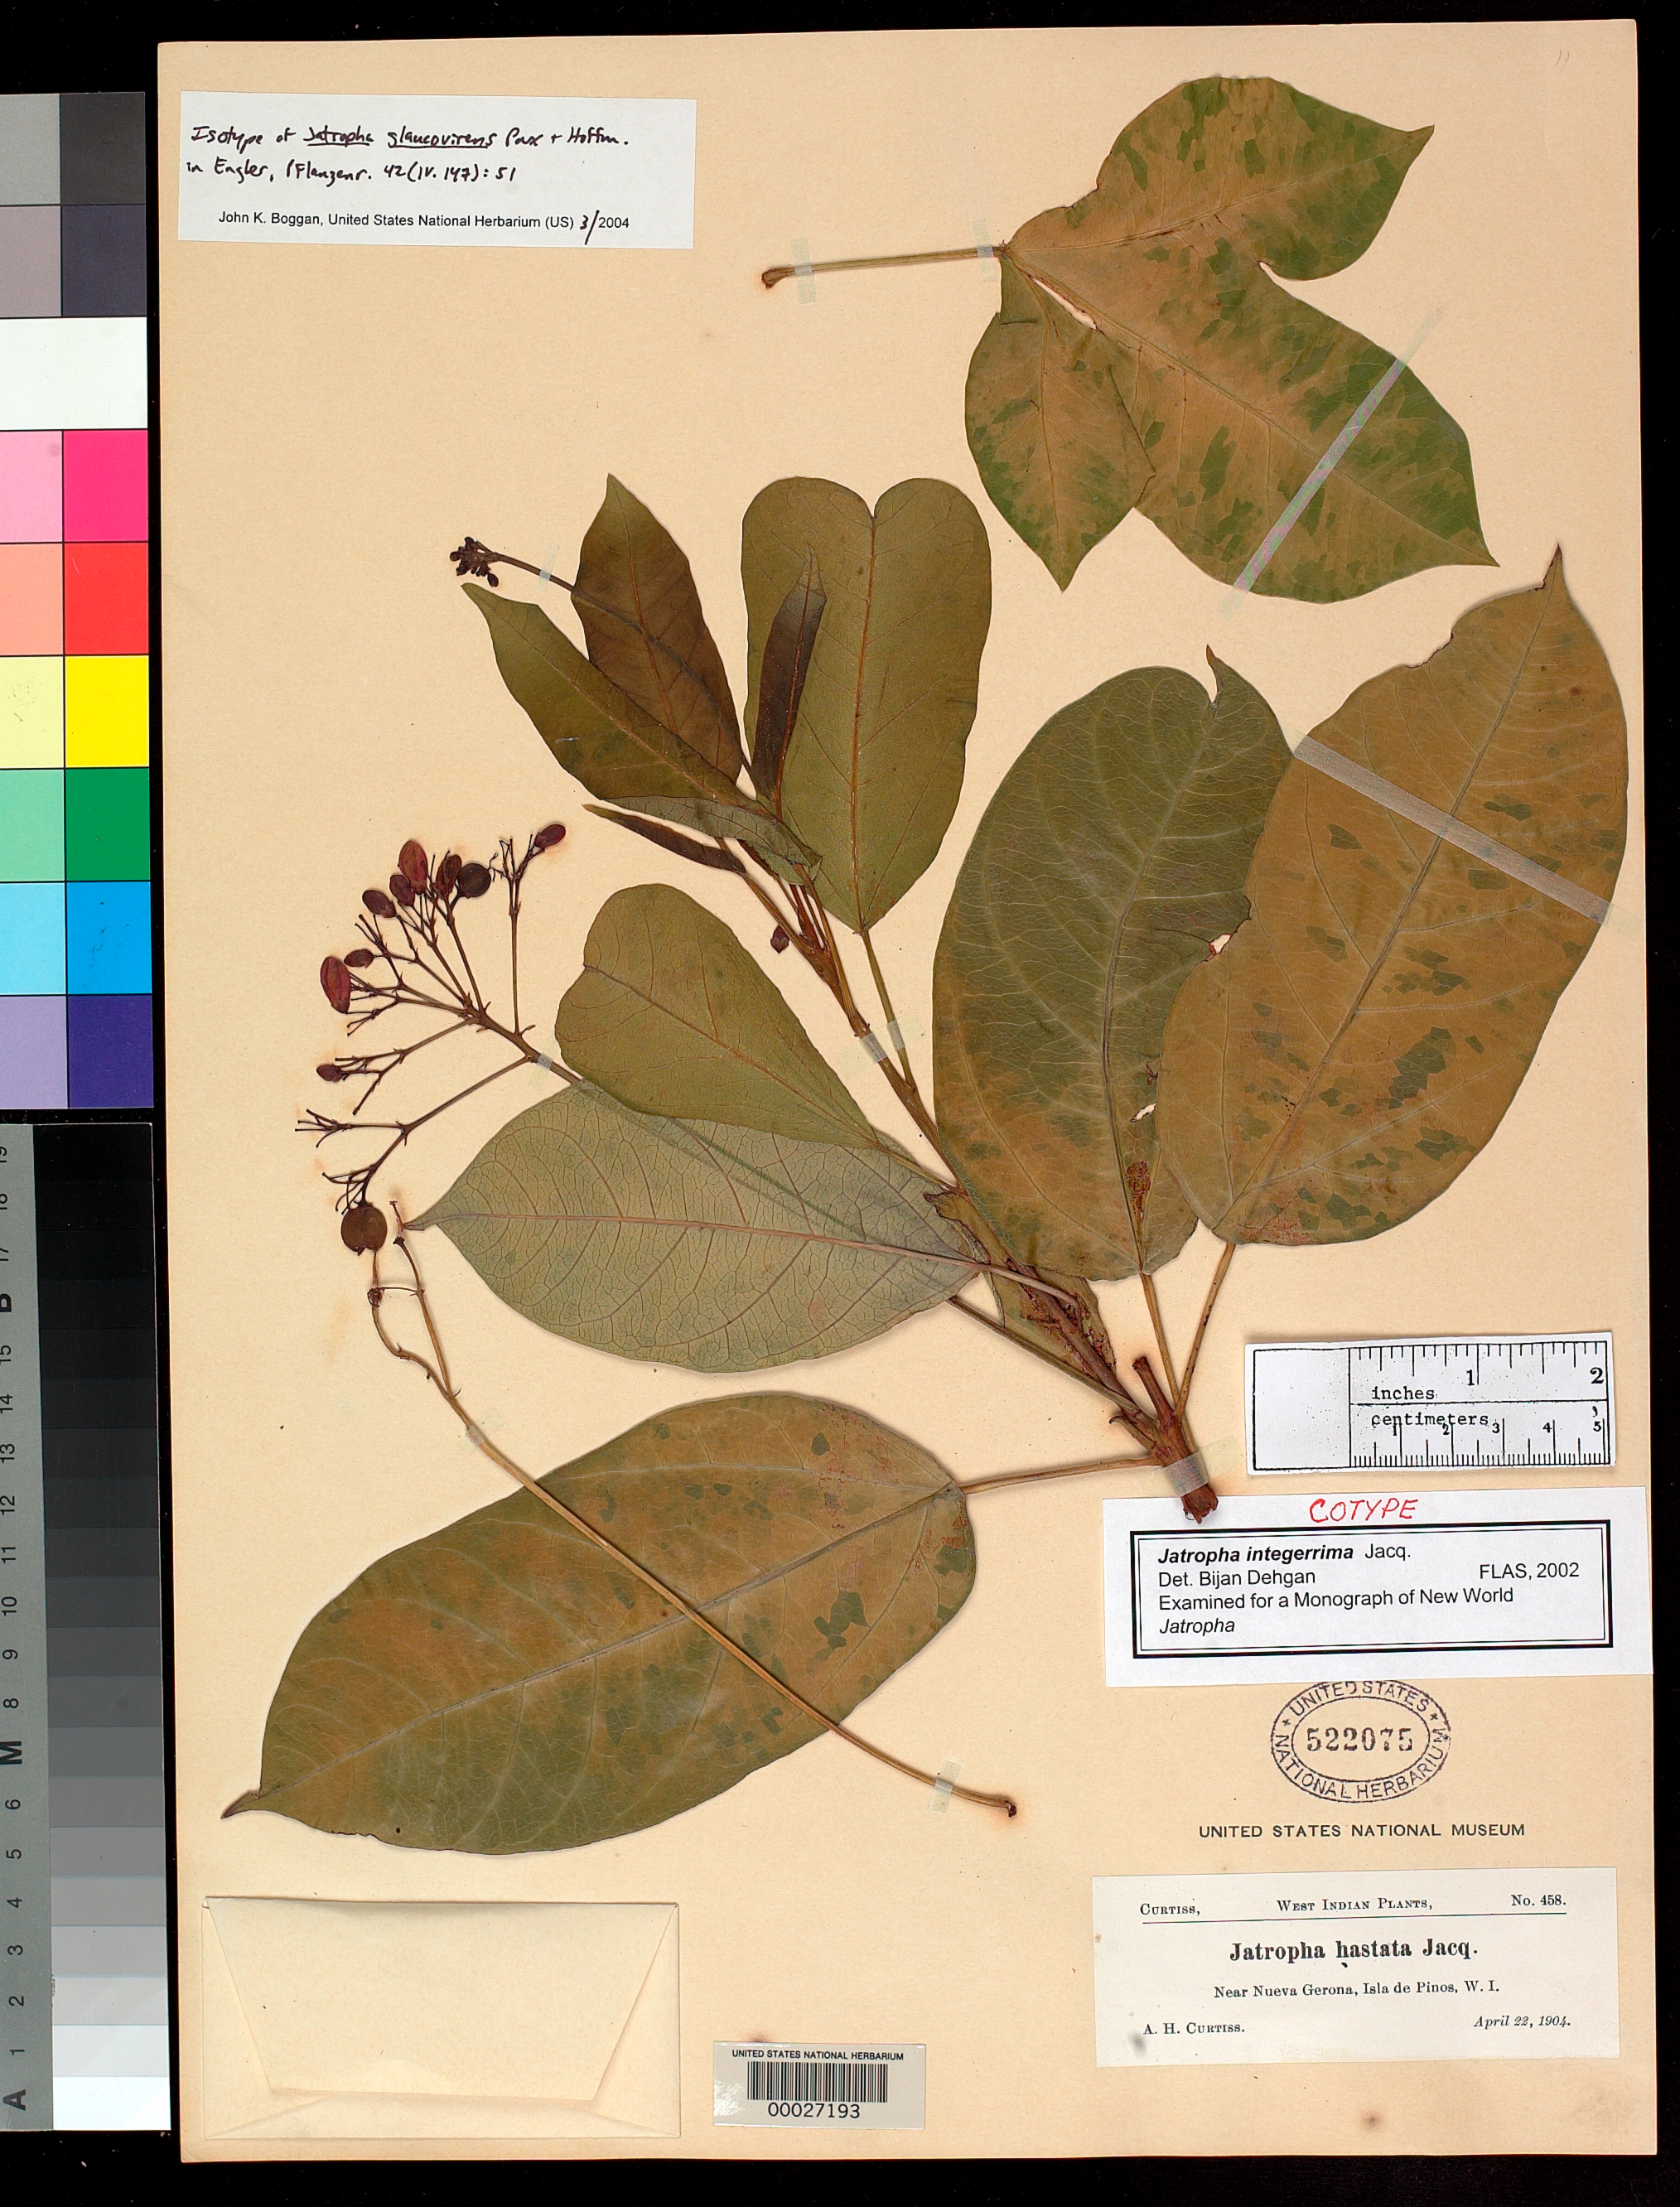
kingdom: Plantae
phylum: Tracheophyta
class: Magnoliopsida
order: Malpighiales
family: Euphorbiaceae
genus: Jatropha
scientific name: Jatropha glaucovirens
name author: Pax & K. Hoffm. in Engl.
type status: Isotype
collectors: A. H. Curtiss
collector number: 458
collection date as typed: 22 Apr 1904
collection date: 1904-04-22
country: Cuba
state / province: Isla de la Juventud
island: Isla de la Juventud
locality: Near Nueva Gerona, Isla de Pinos, W.I.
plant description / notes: Annotated by B. Dehgan (2002) as "cotype".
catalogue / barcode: US 522075